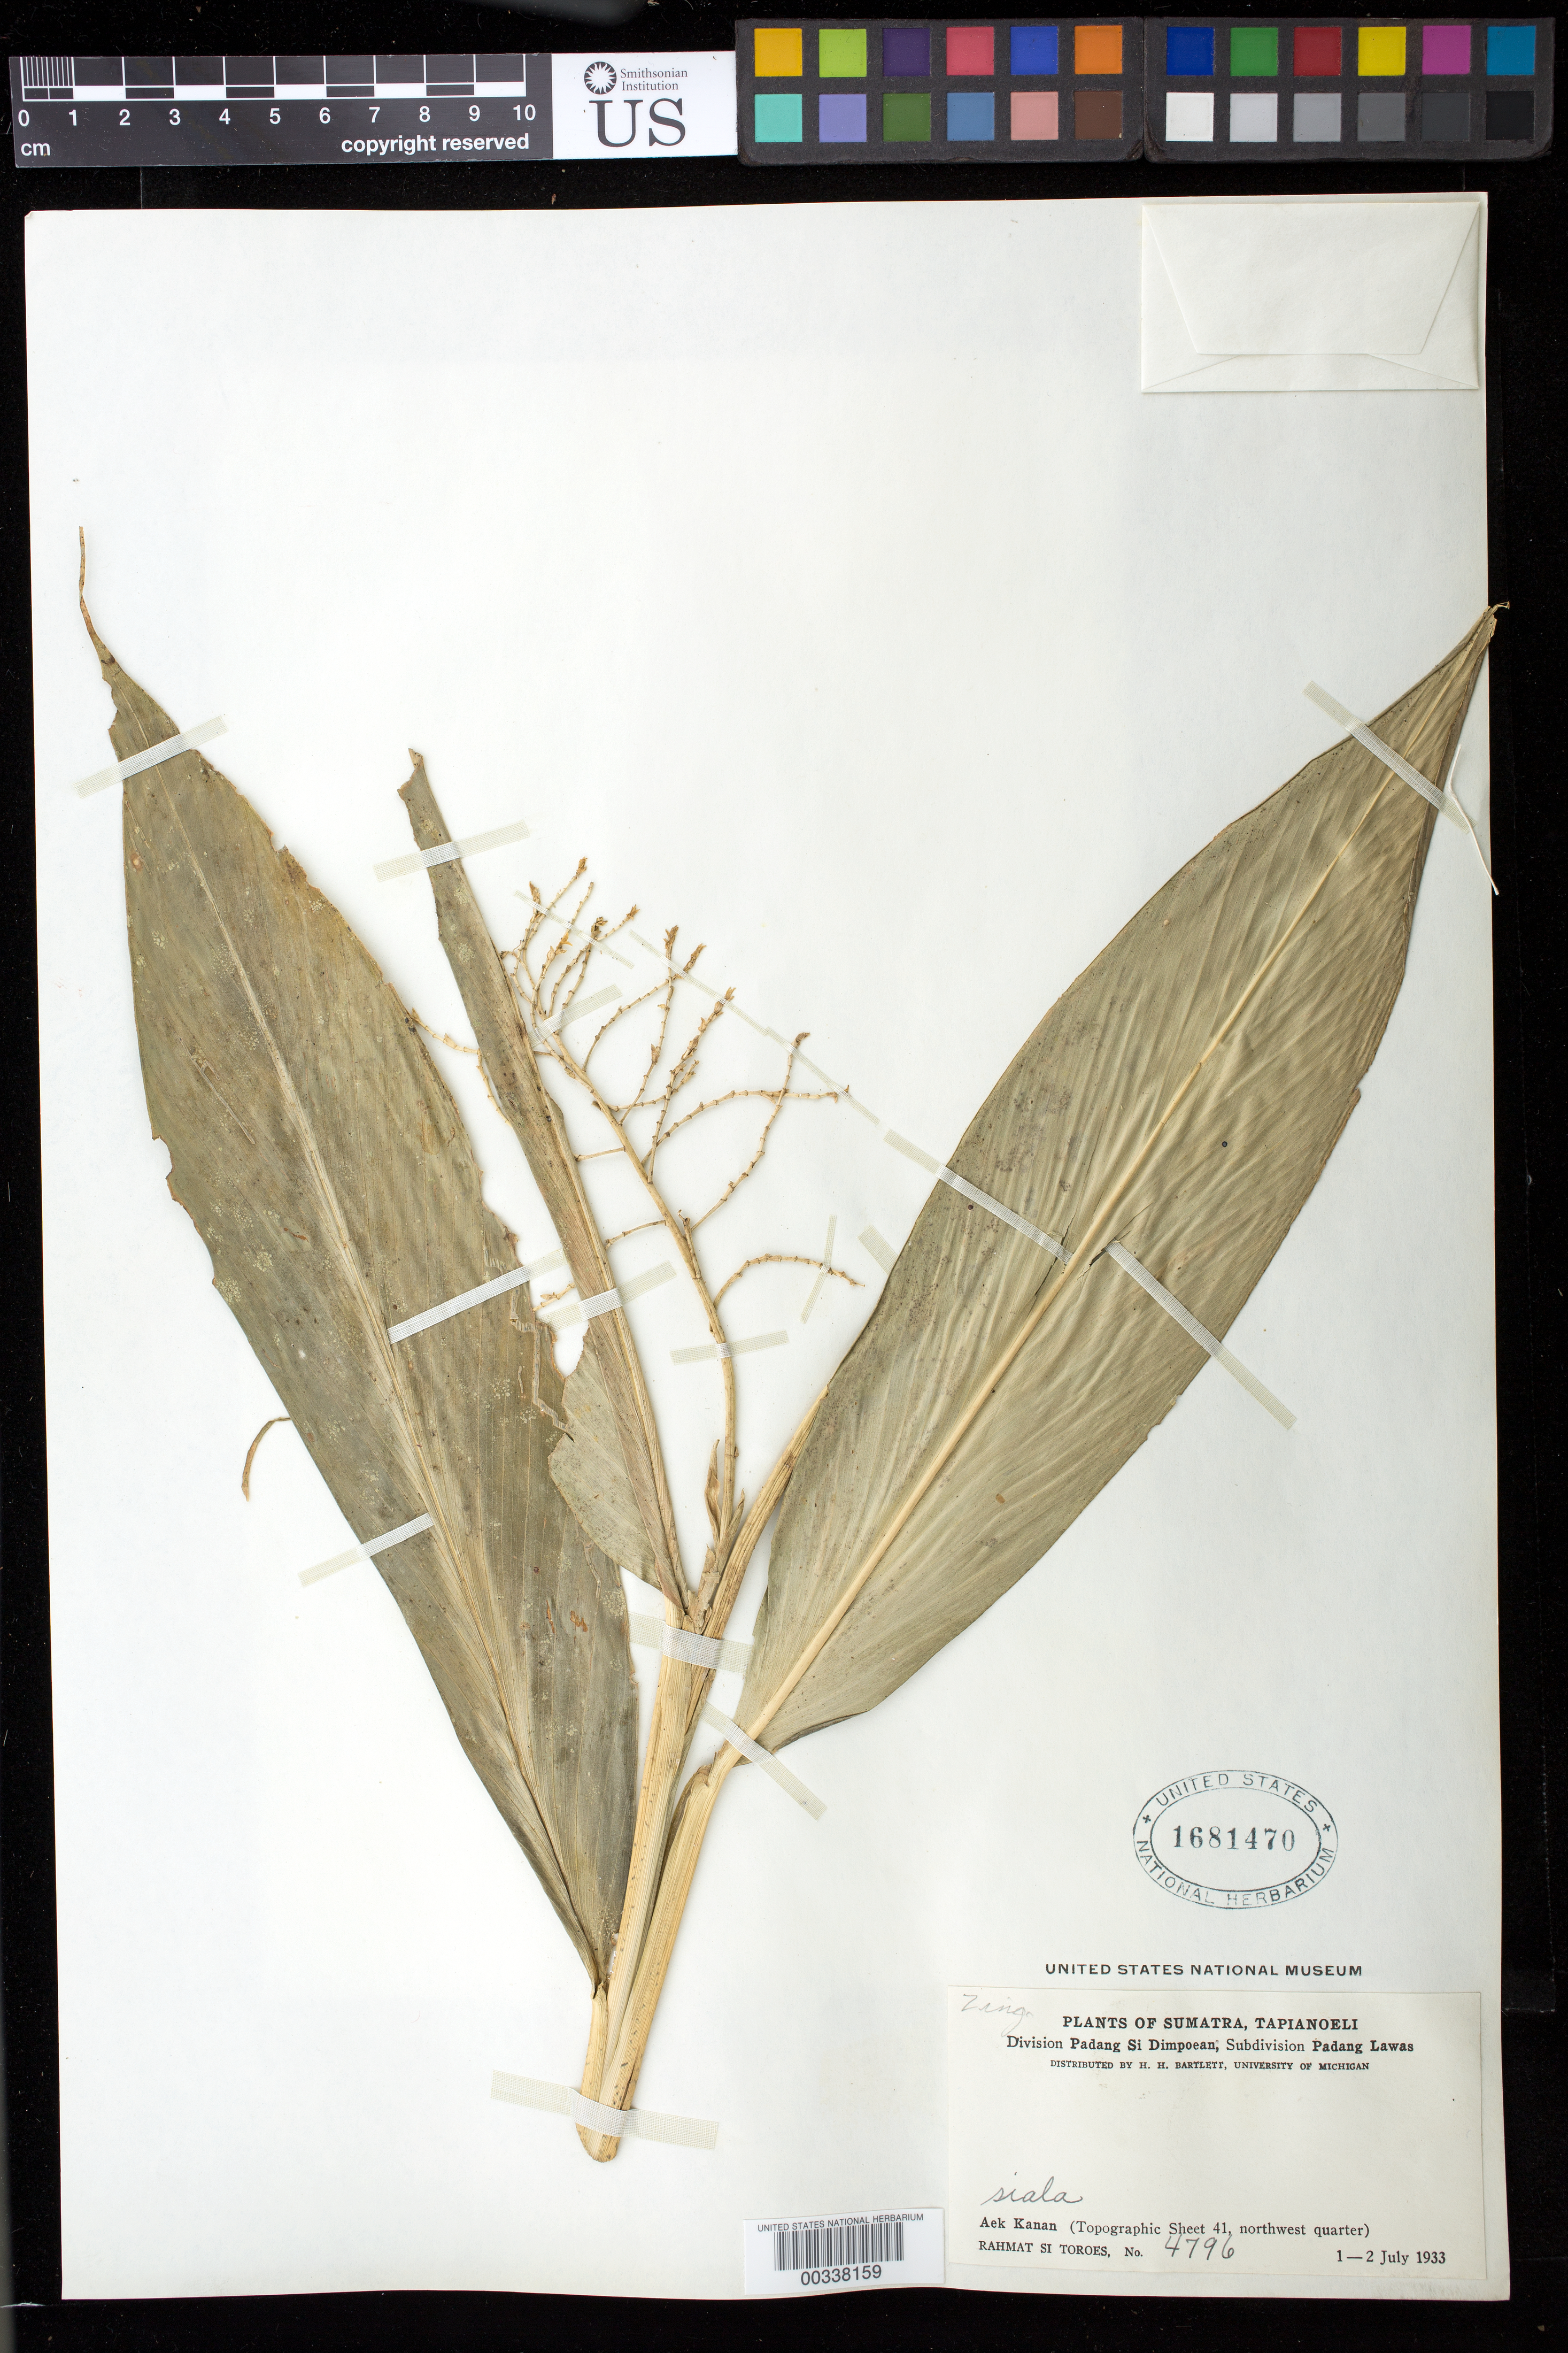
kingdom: Plantae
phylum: Tracheophyta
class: Liliopsida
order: Zingiberales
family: Zingiberaceae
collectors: Rahmat Si Boeea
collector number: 4796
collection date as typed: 01 Jul 1933 to 02 Jul 1933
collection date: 1933-07-01/1933-07-02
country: Indonesia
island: Sumatra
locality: Tapianoeli, division padang si dimpoean, subdivision padang lawas, aek kanan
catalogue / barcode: US 1681470